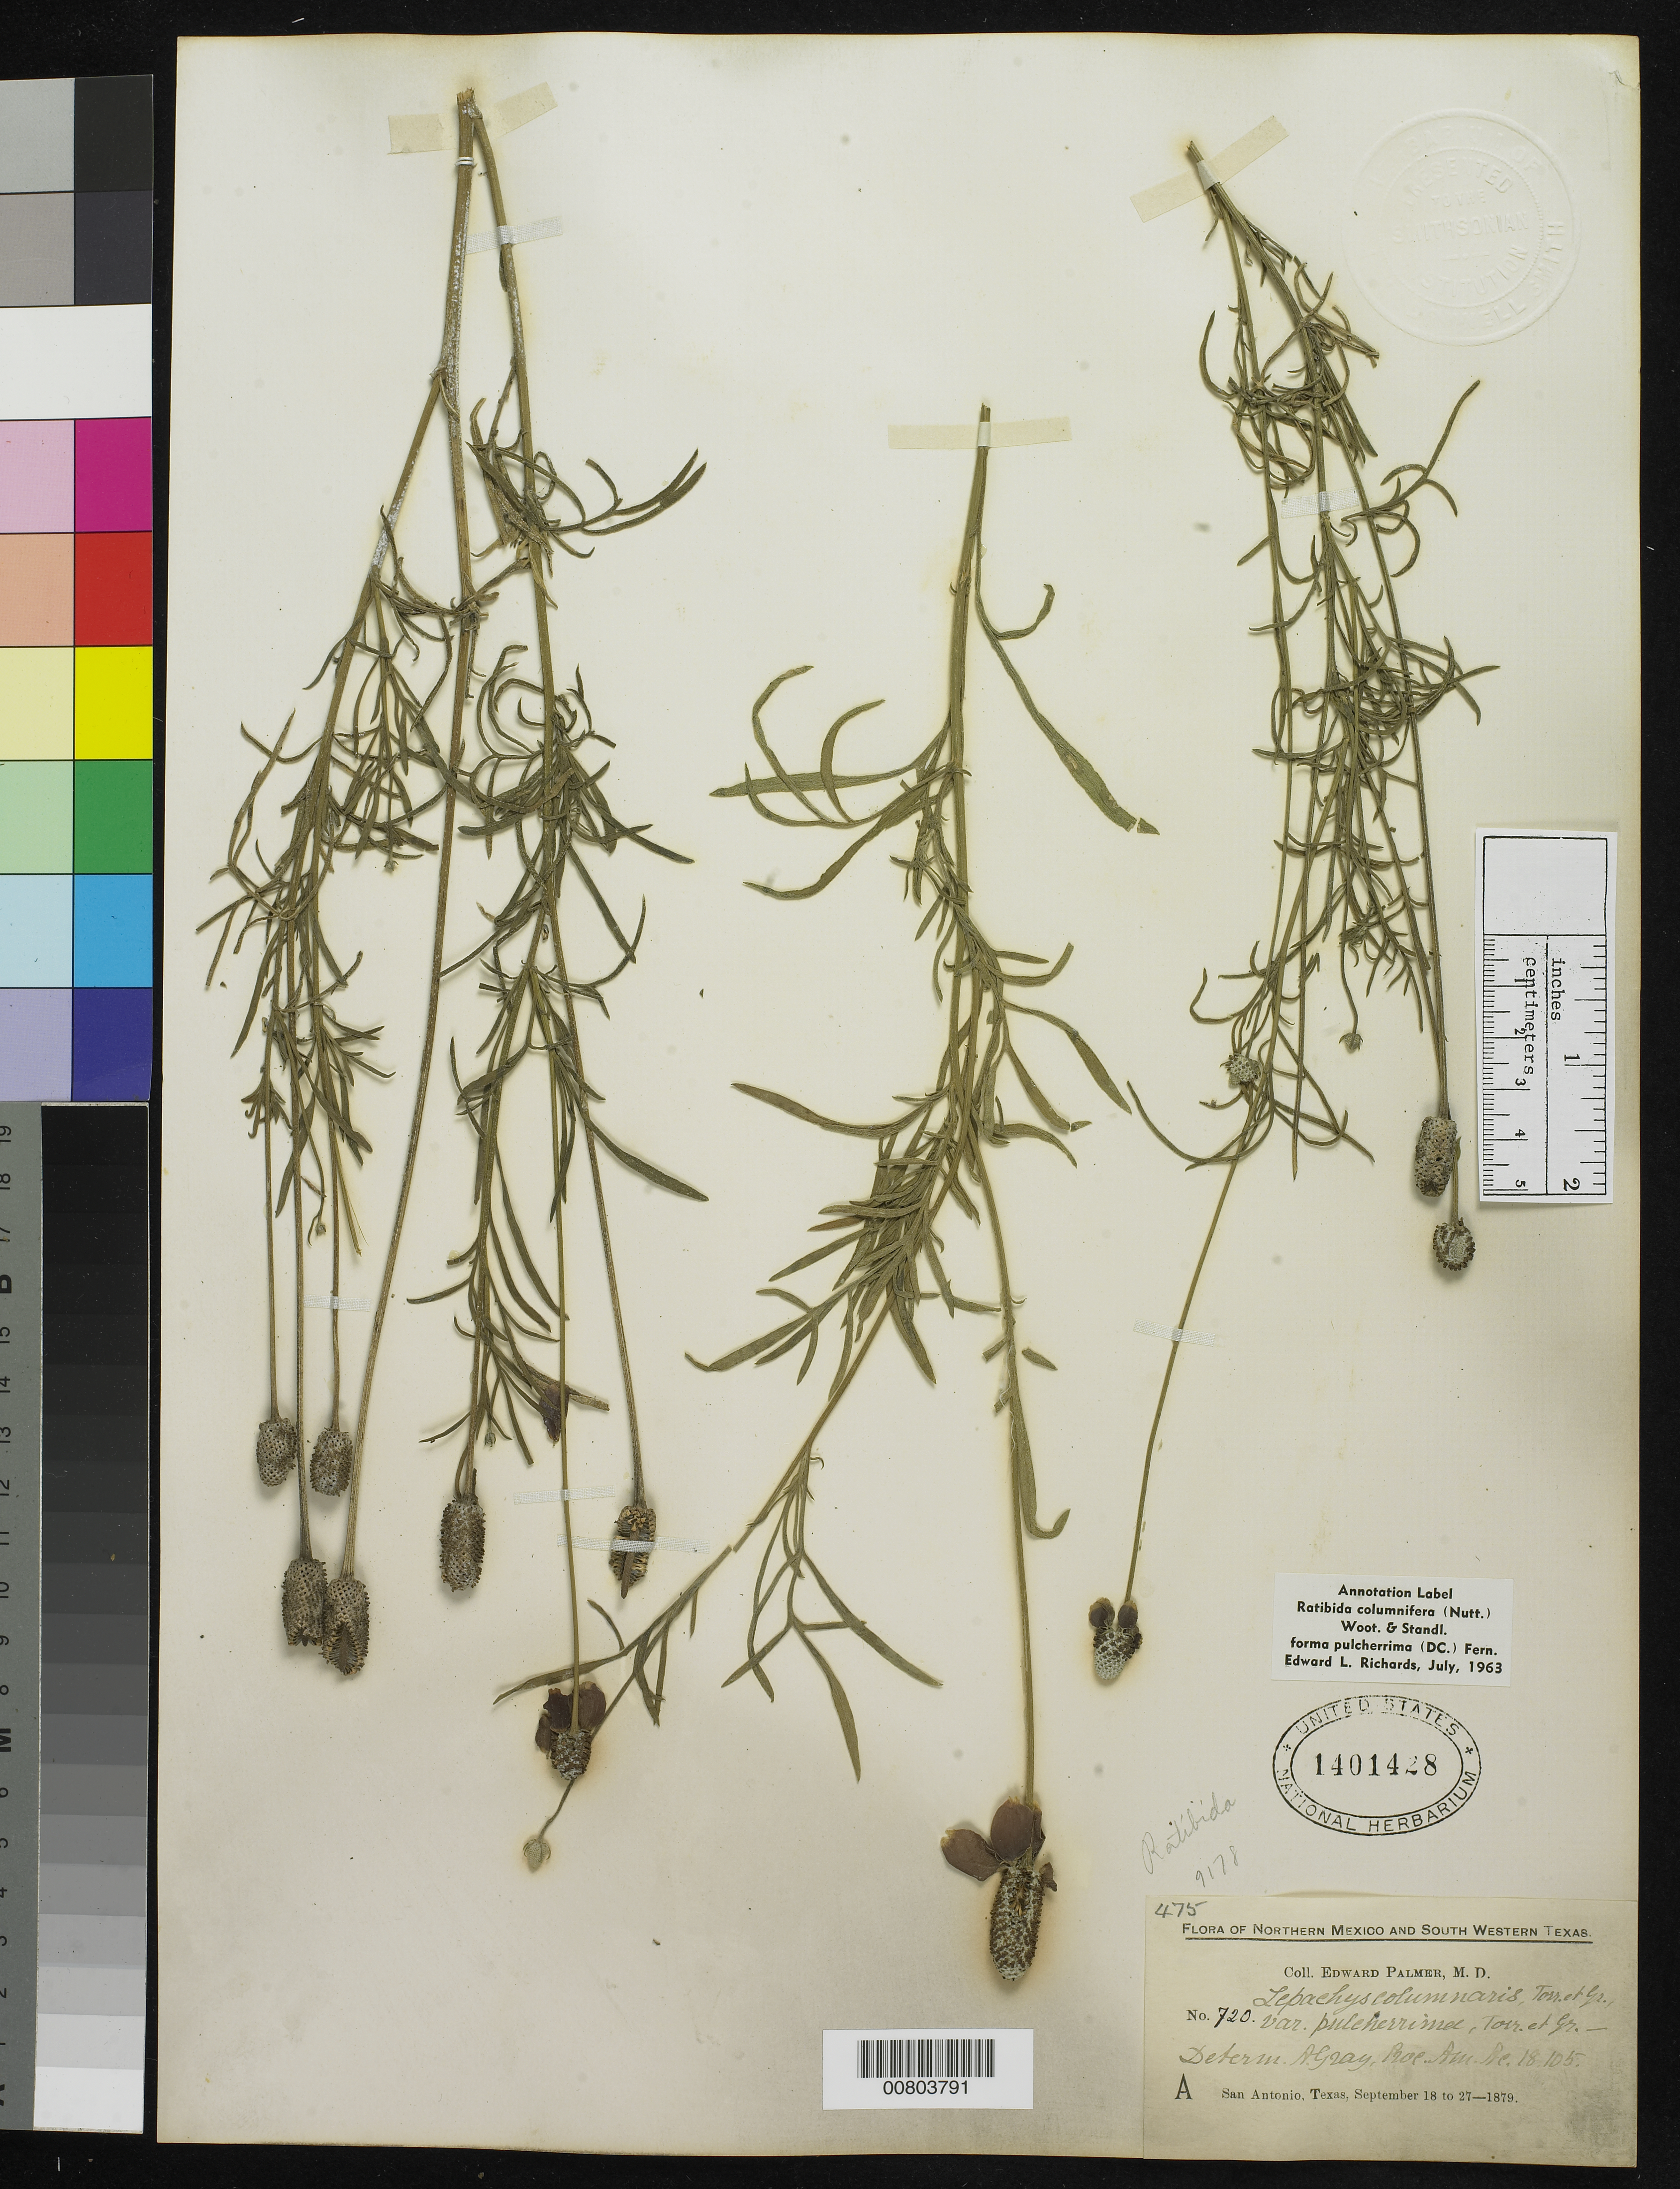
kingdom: Plantae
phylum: Tracheophyta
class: Magnoliopsida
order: Asterales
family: Asteraceae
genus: Ratibida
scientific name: Ratibida columnaris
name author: (Pursh) D. Don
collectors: E. Palmer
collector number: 720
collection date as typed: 18 Sep 1879 to 27 Sep 1879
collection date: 1879-09-18/1879-09-27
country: United States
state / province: Texas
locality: A San Antonio, Texas.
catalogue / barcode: US 1401428